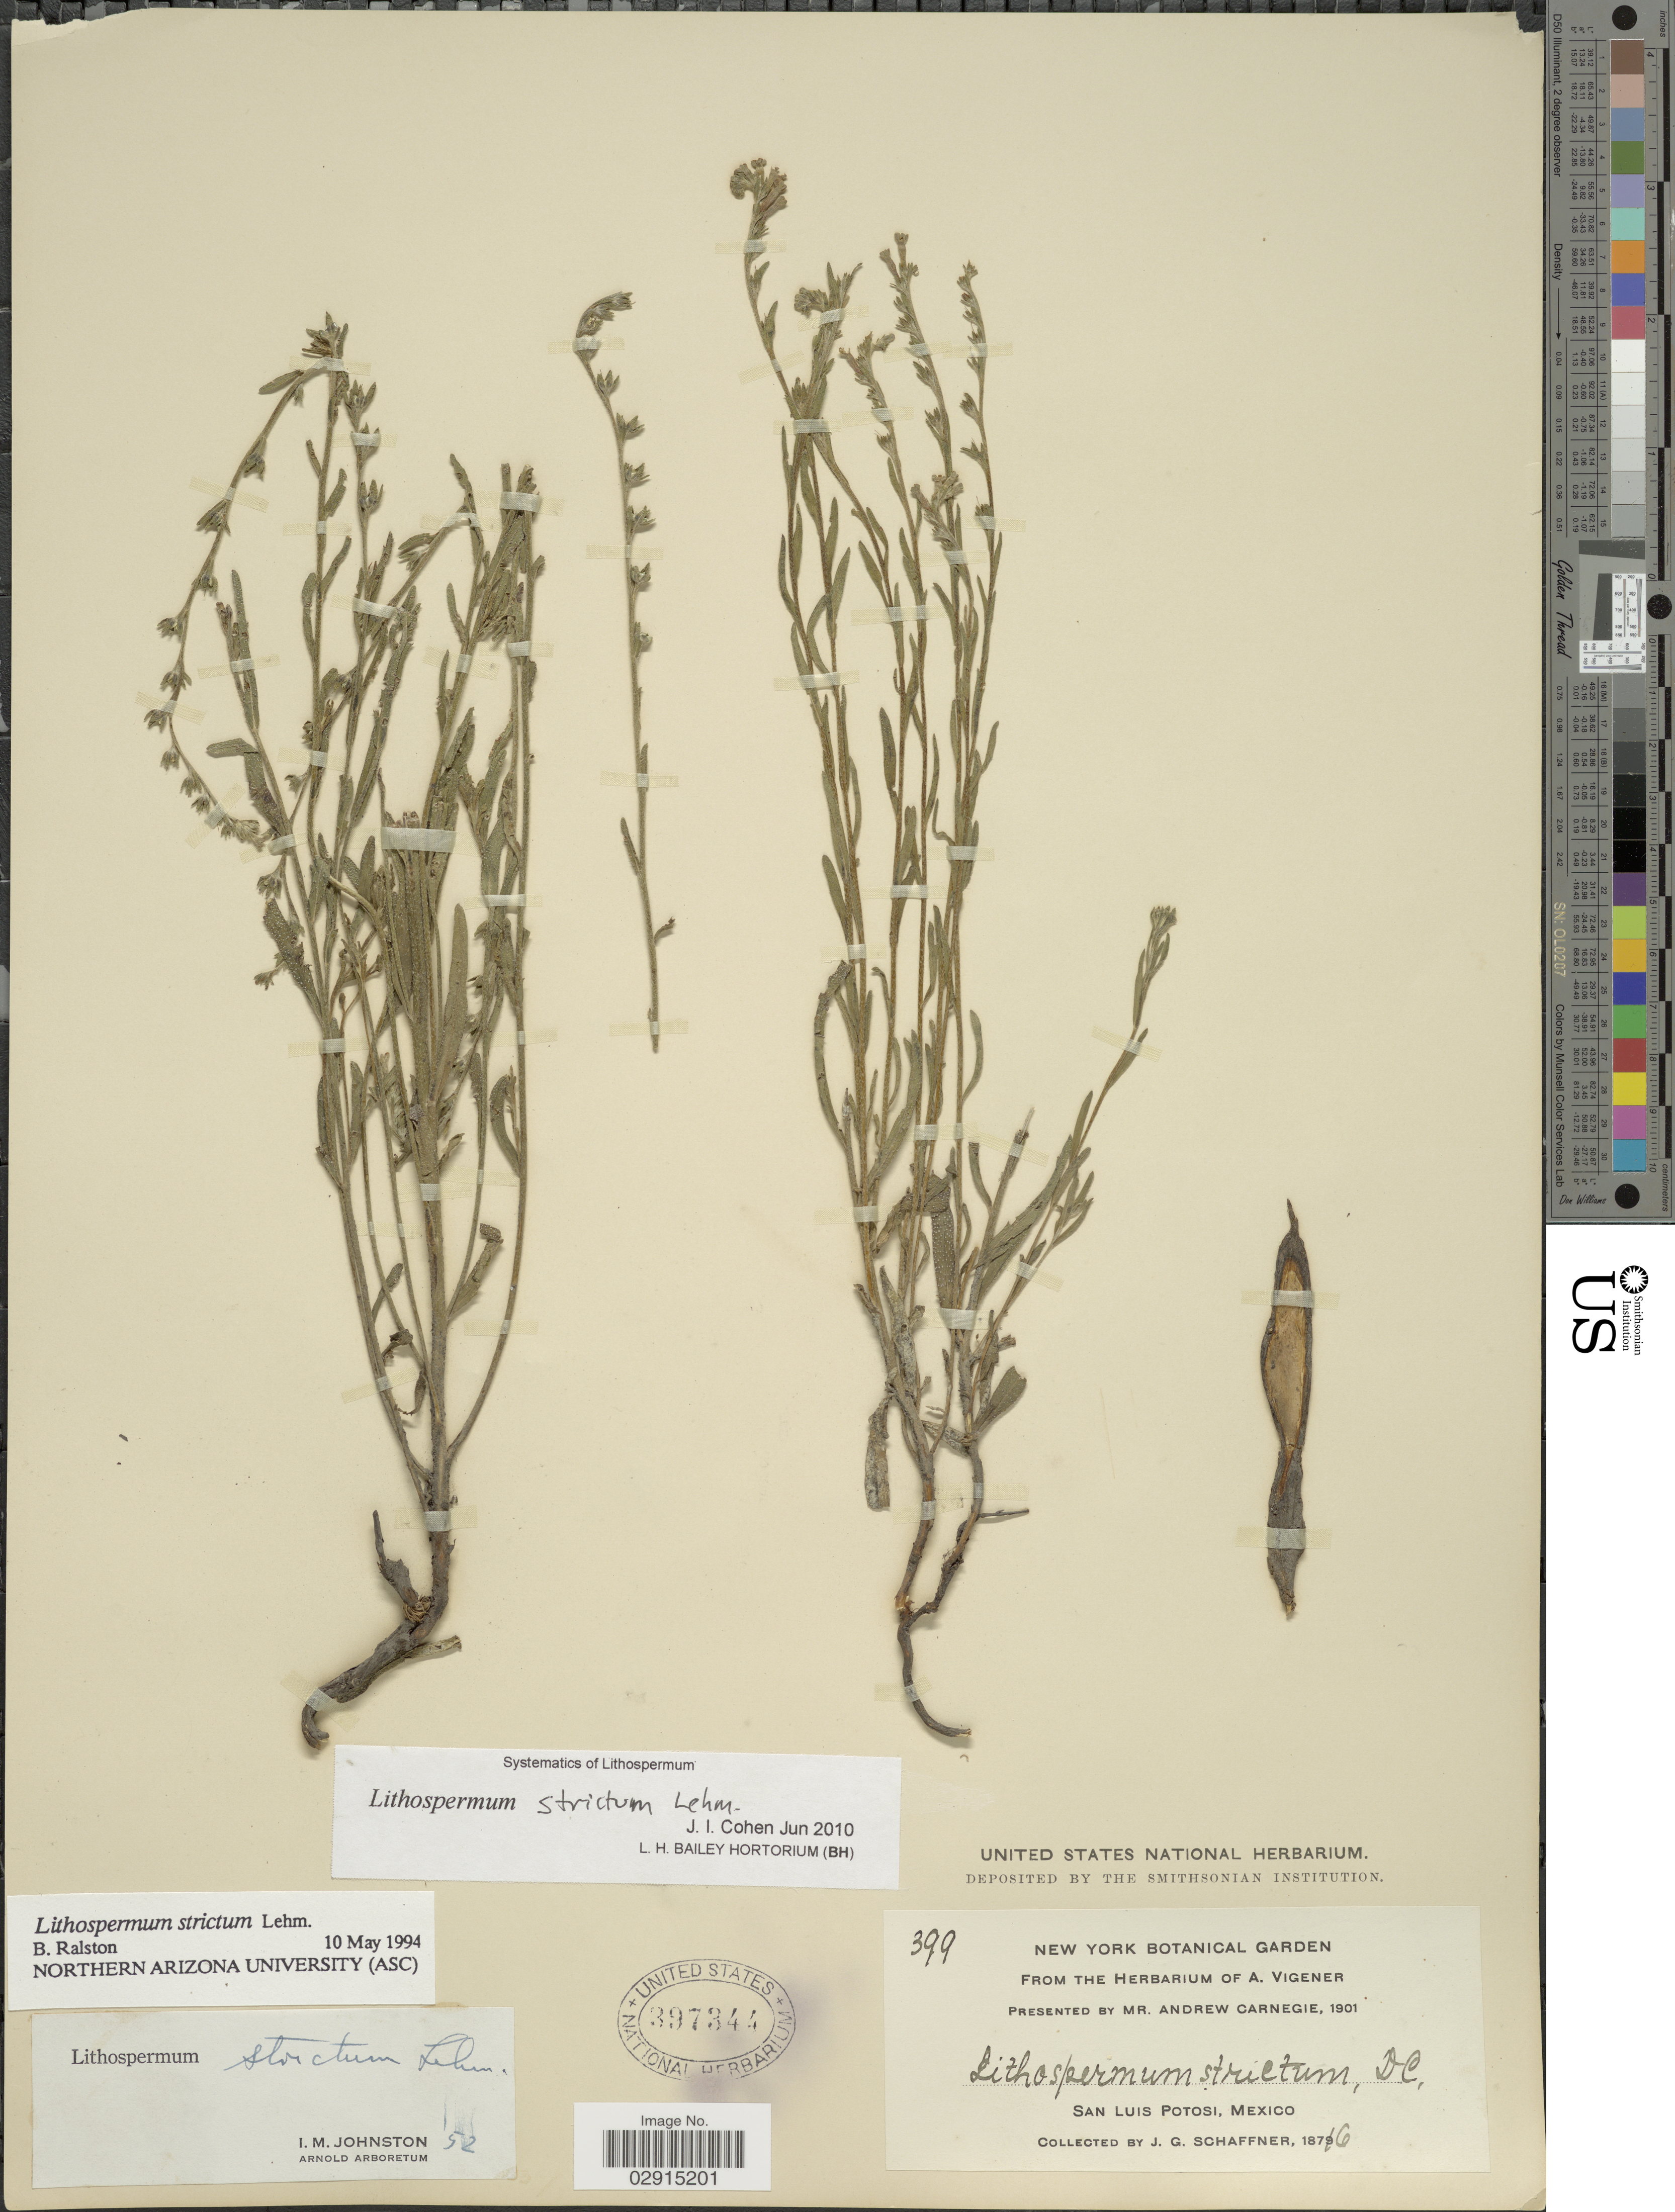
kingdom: Plantae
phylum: Tracheophyta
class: Magnoliopsida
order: Boraginales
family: Boraginaceae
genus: Lithospermum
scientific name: Lithospermum strictum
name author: Lehm.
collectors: J. G. Schaffner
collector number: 399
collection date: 1876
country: Mexico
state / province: San Luis Potosí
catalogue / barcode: US 397344